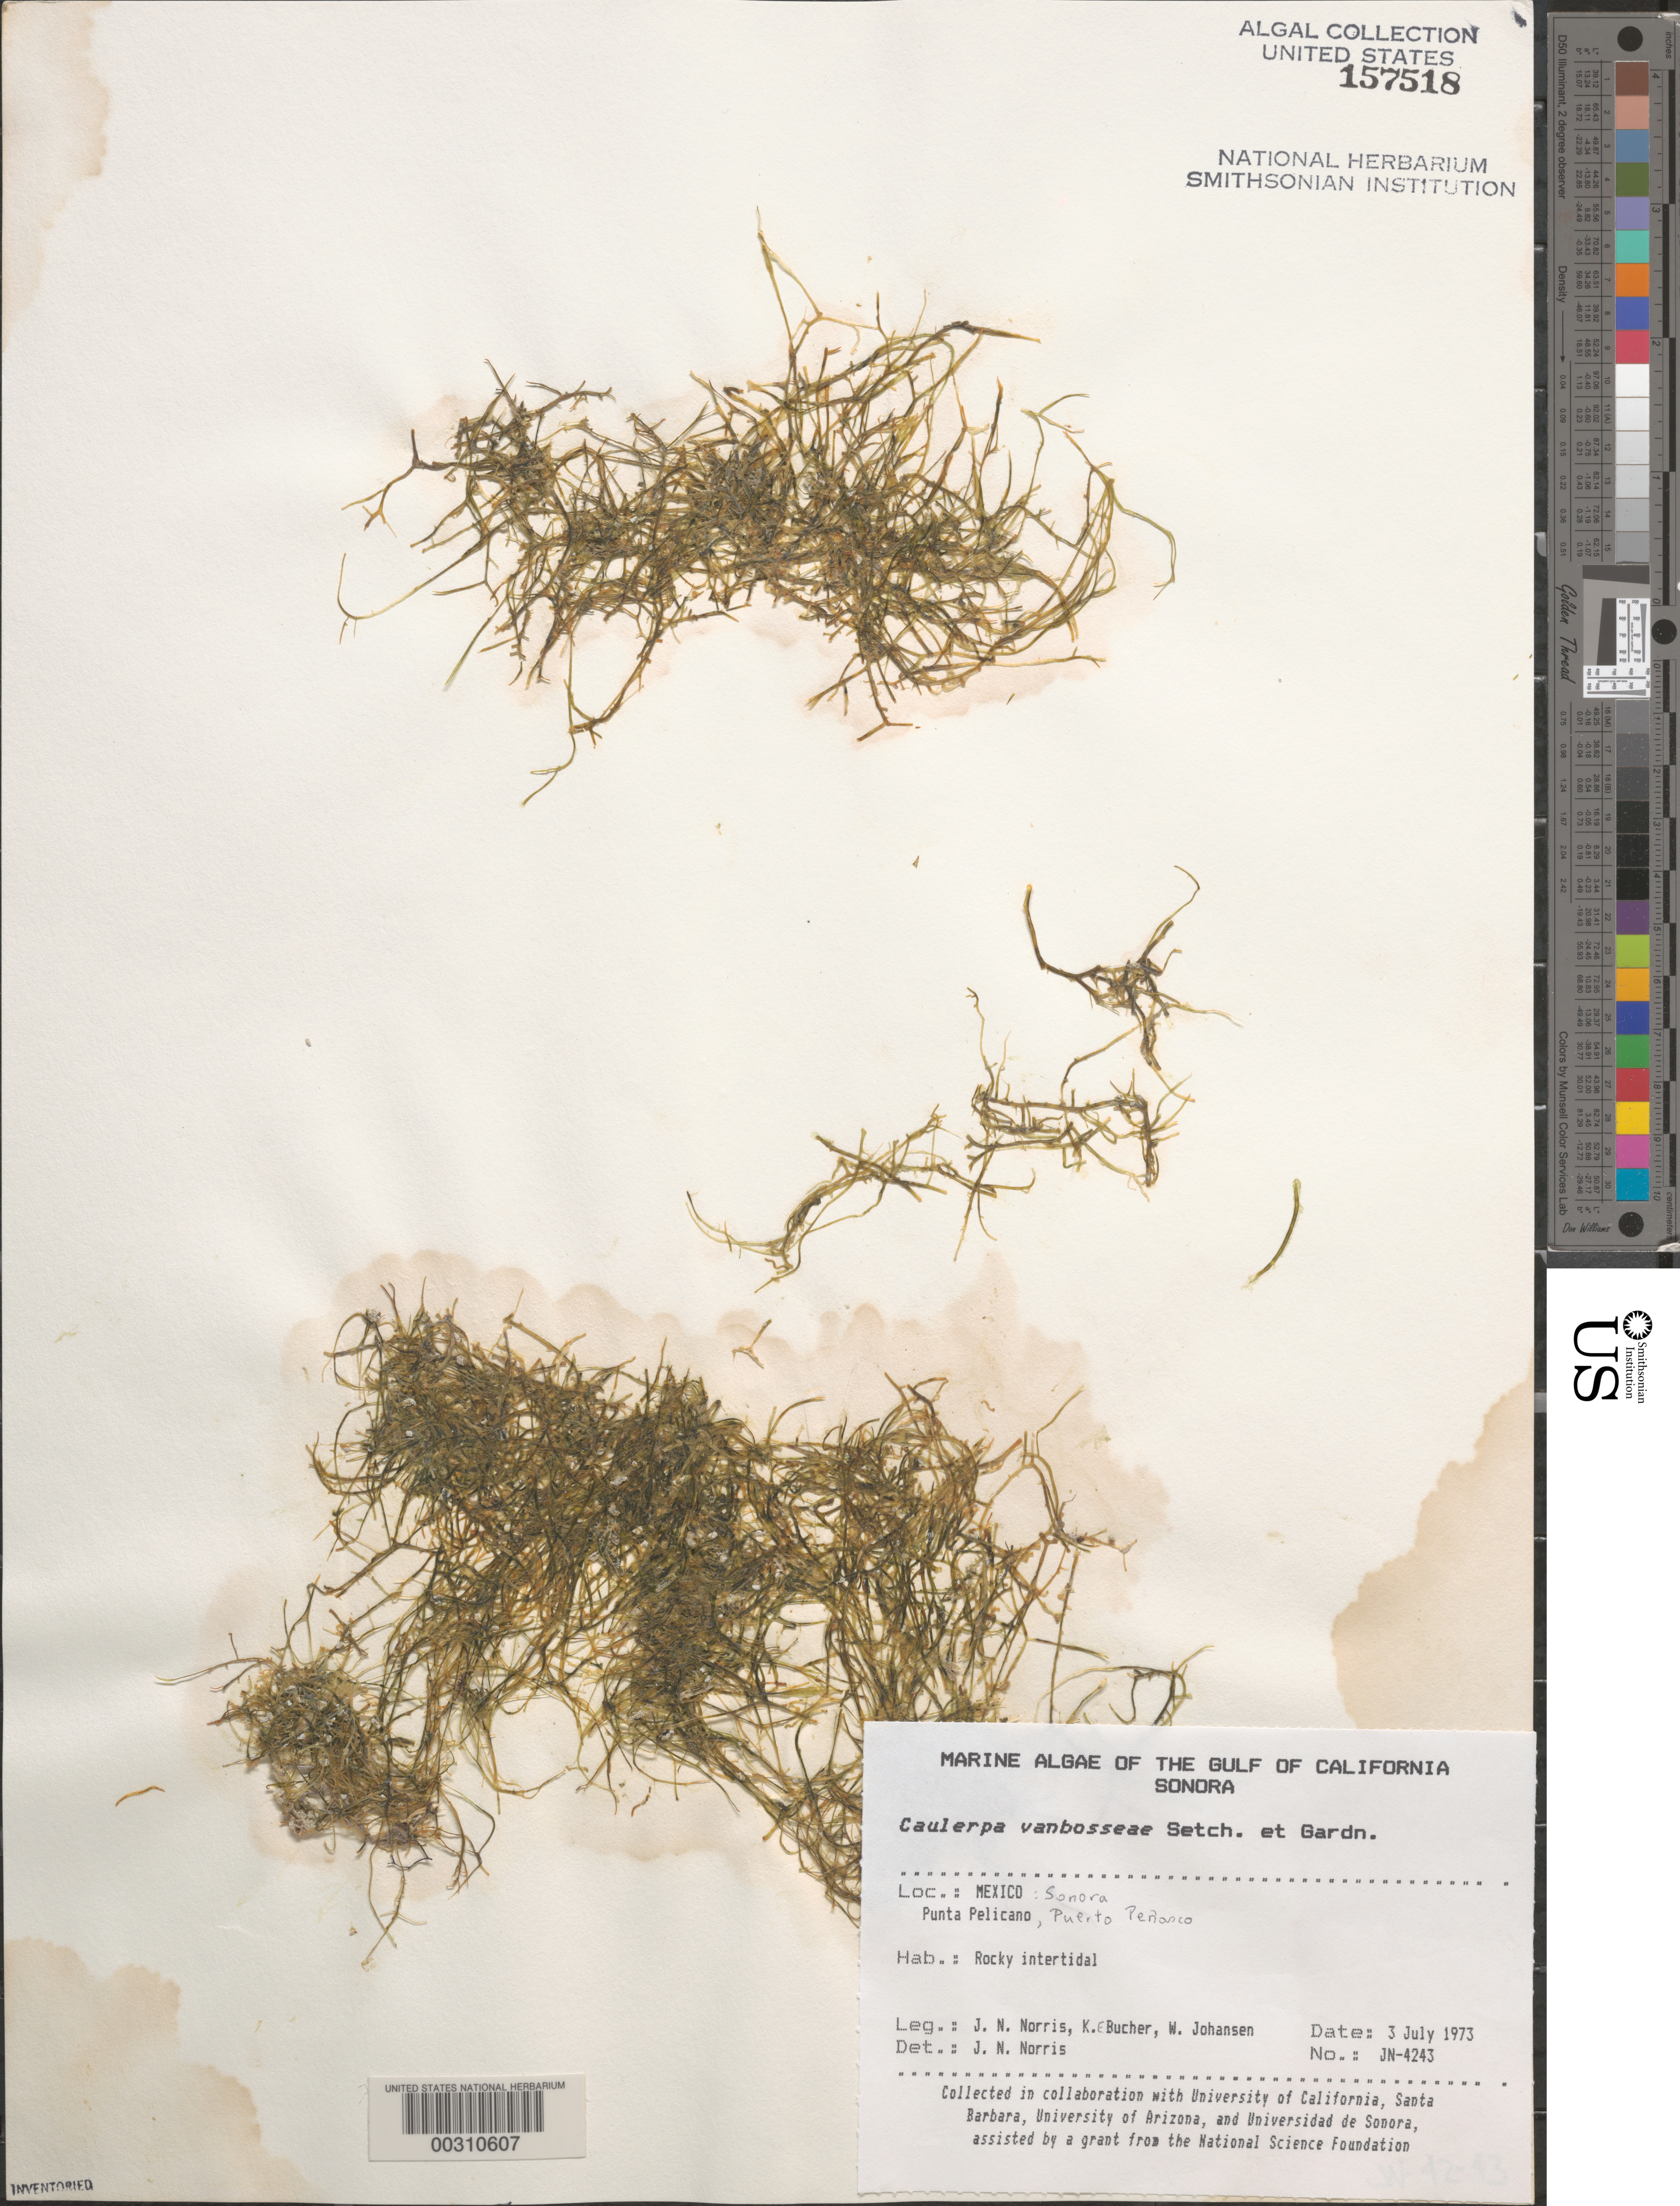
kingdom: Plantae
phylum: Chlorophyta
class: Ulvophyceae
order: Ulvales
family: Ulvaceae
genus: Ulva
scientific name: Ulva linza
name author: L.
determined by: Algae name updating Project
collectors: J. N. Norris, K. E. Bucher & L. Halverson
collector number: JN-4243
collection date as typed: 03 Jul 1973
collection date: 1973-07-03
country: Mexico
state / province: Sonora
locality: Punta Pelicano, Puerto Penasco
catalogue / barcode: US 157518